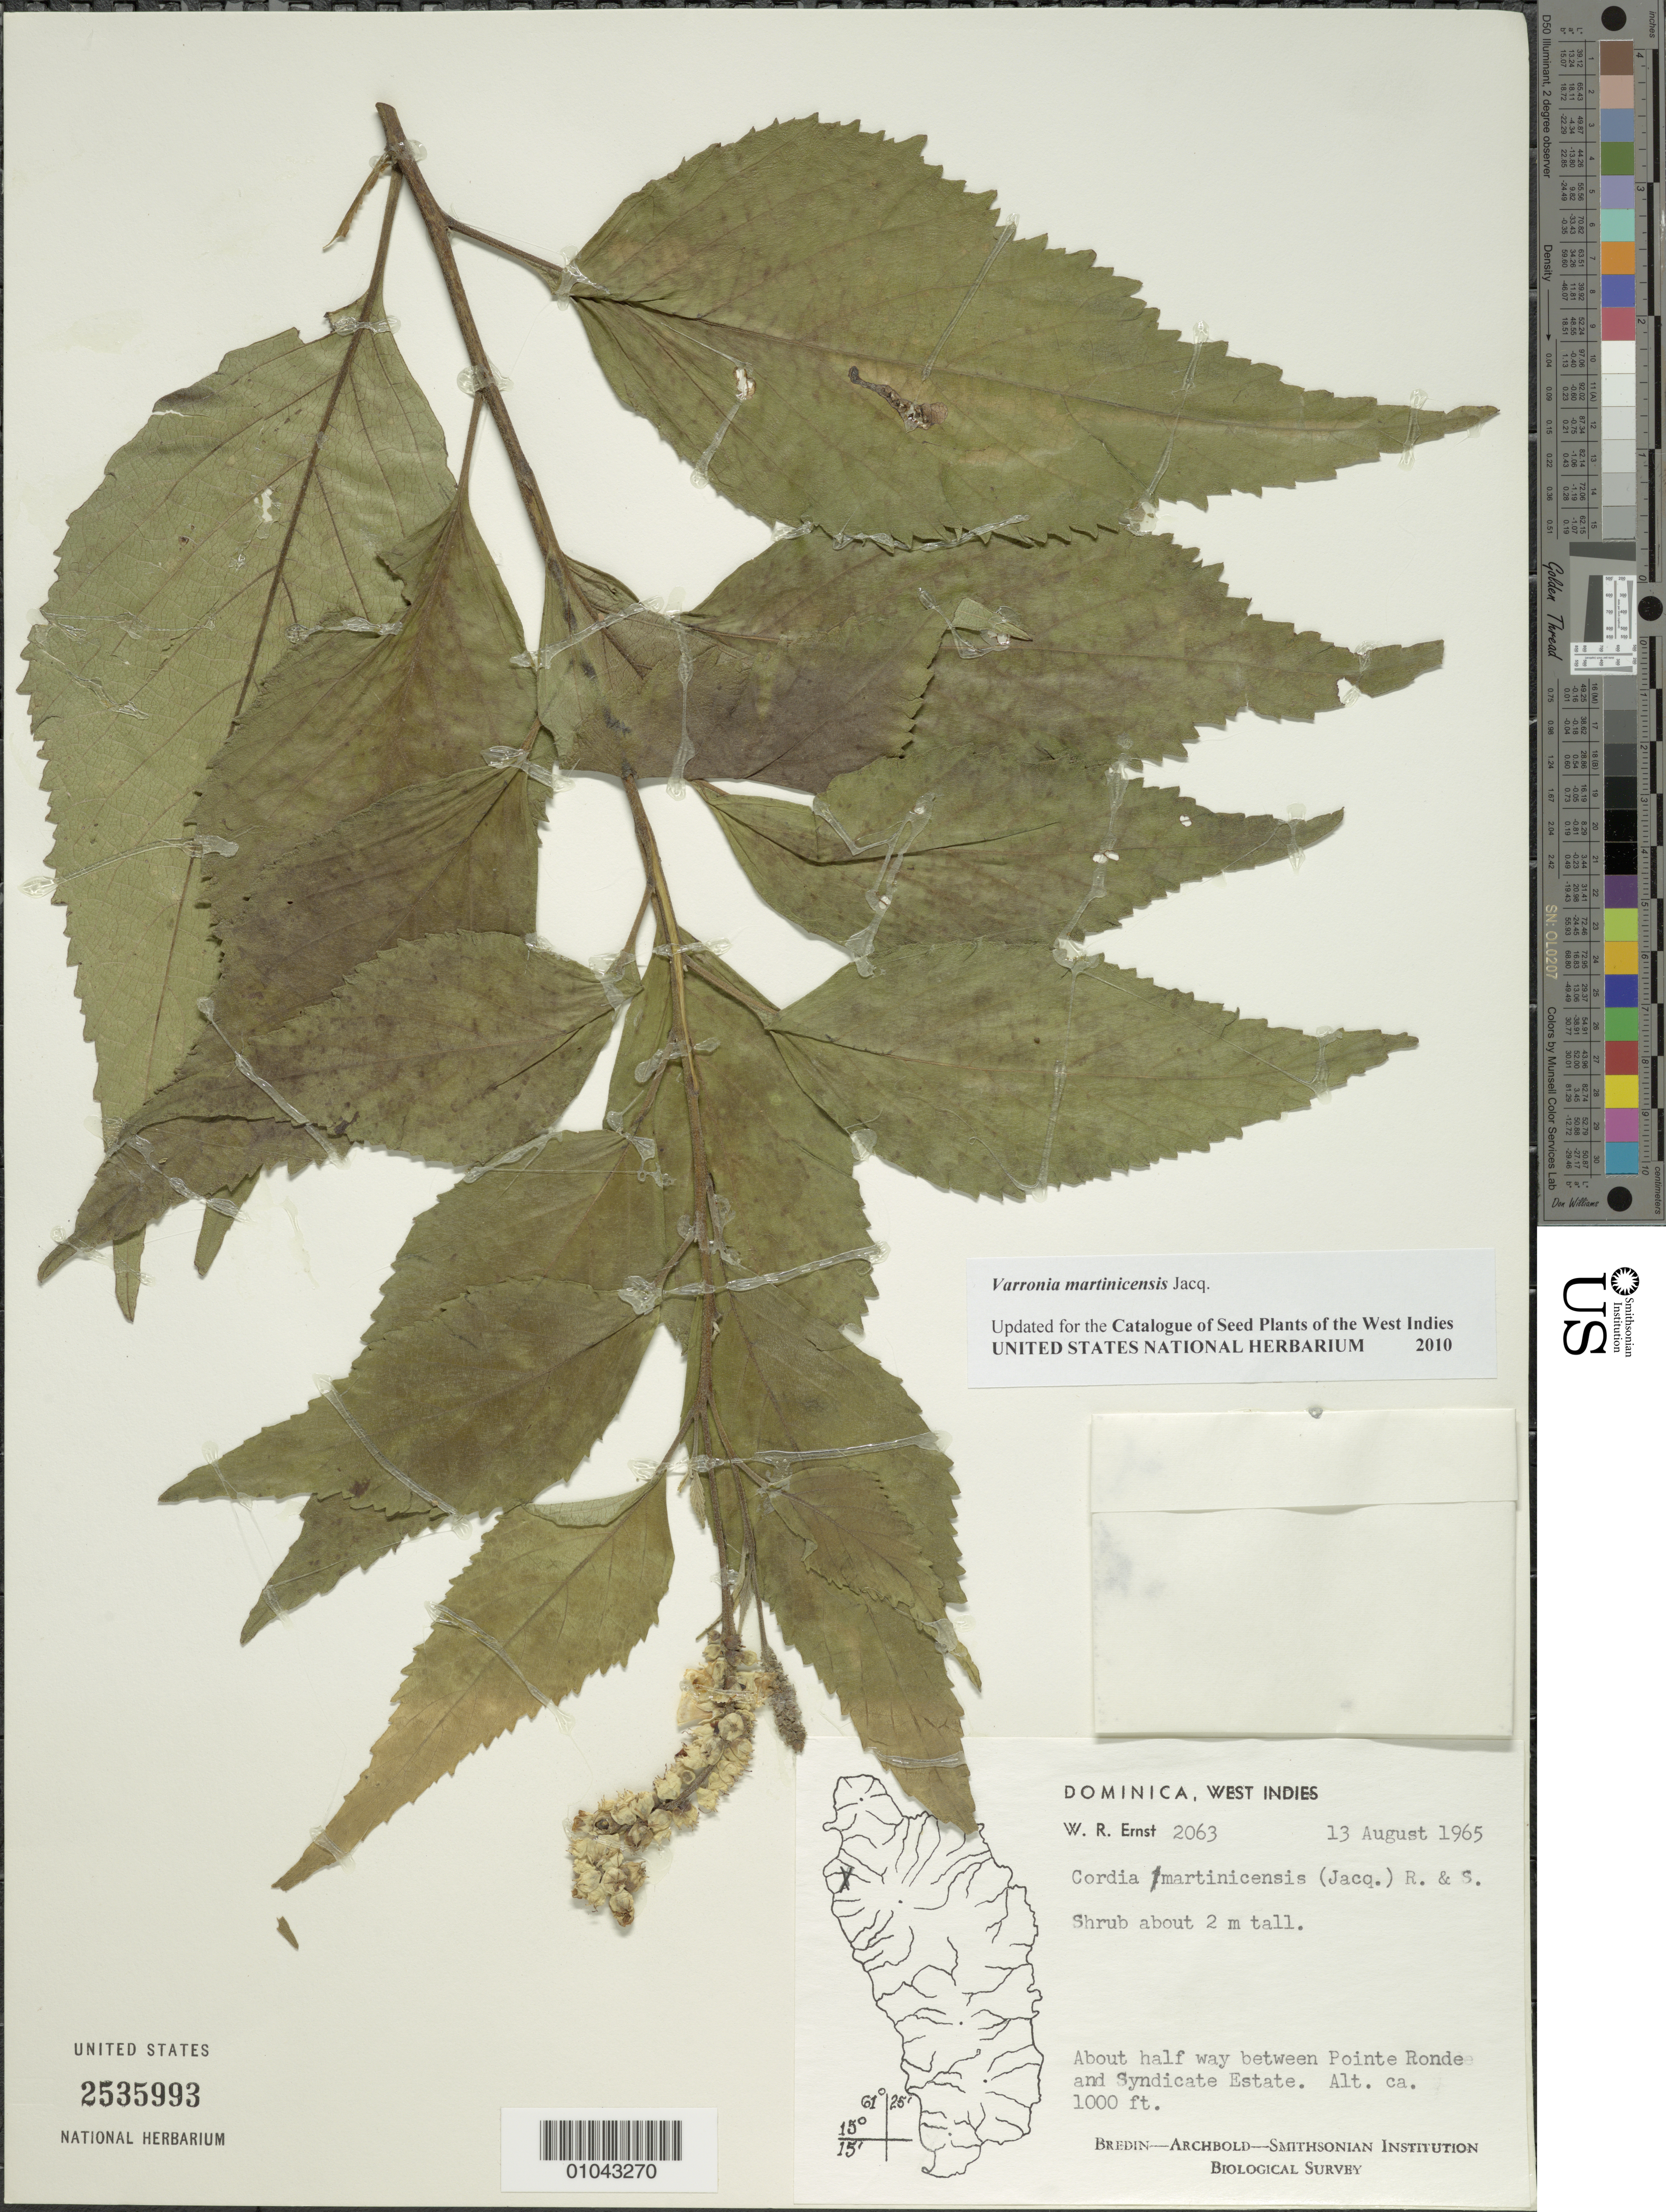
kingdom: Plantae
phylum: Tracheophyta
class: Magnoliopsida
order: Boraginales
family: Cordiaceae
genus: Varronia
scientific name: Varronia martinicensis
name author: Jacq.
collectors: W. R. Ernst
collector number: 2063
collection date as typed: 13 Aug 1964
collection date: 1964-08-13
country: Dominica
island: Dominica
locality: Half way between Pointe Ronde and Syndicate Estate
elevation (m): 305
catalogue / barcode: US 2535993